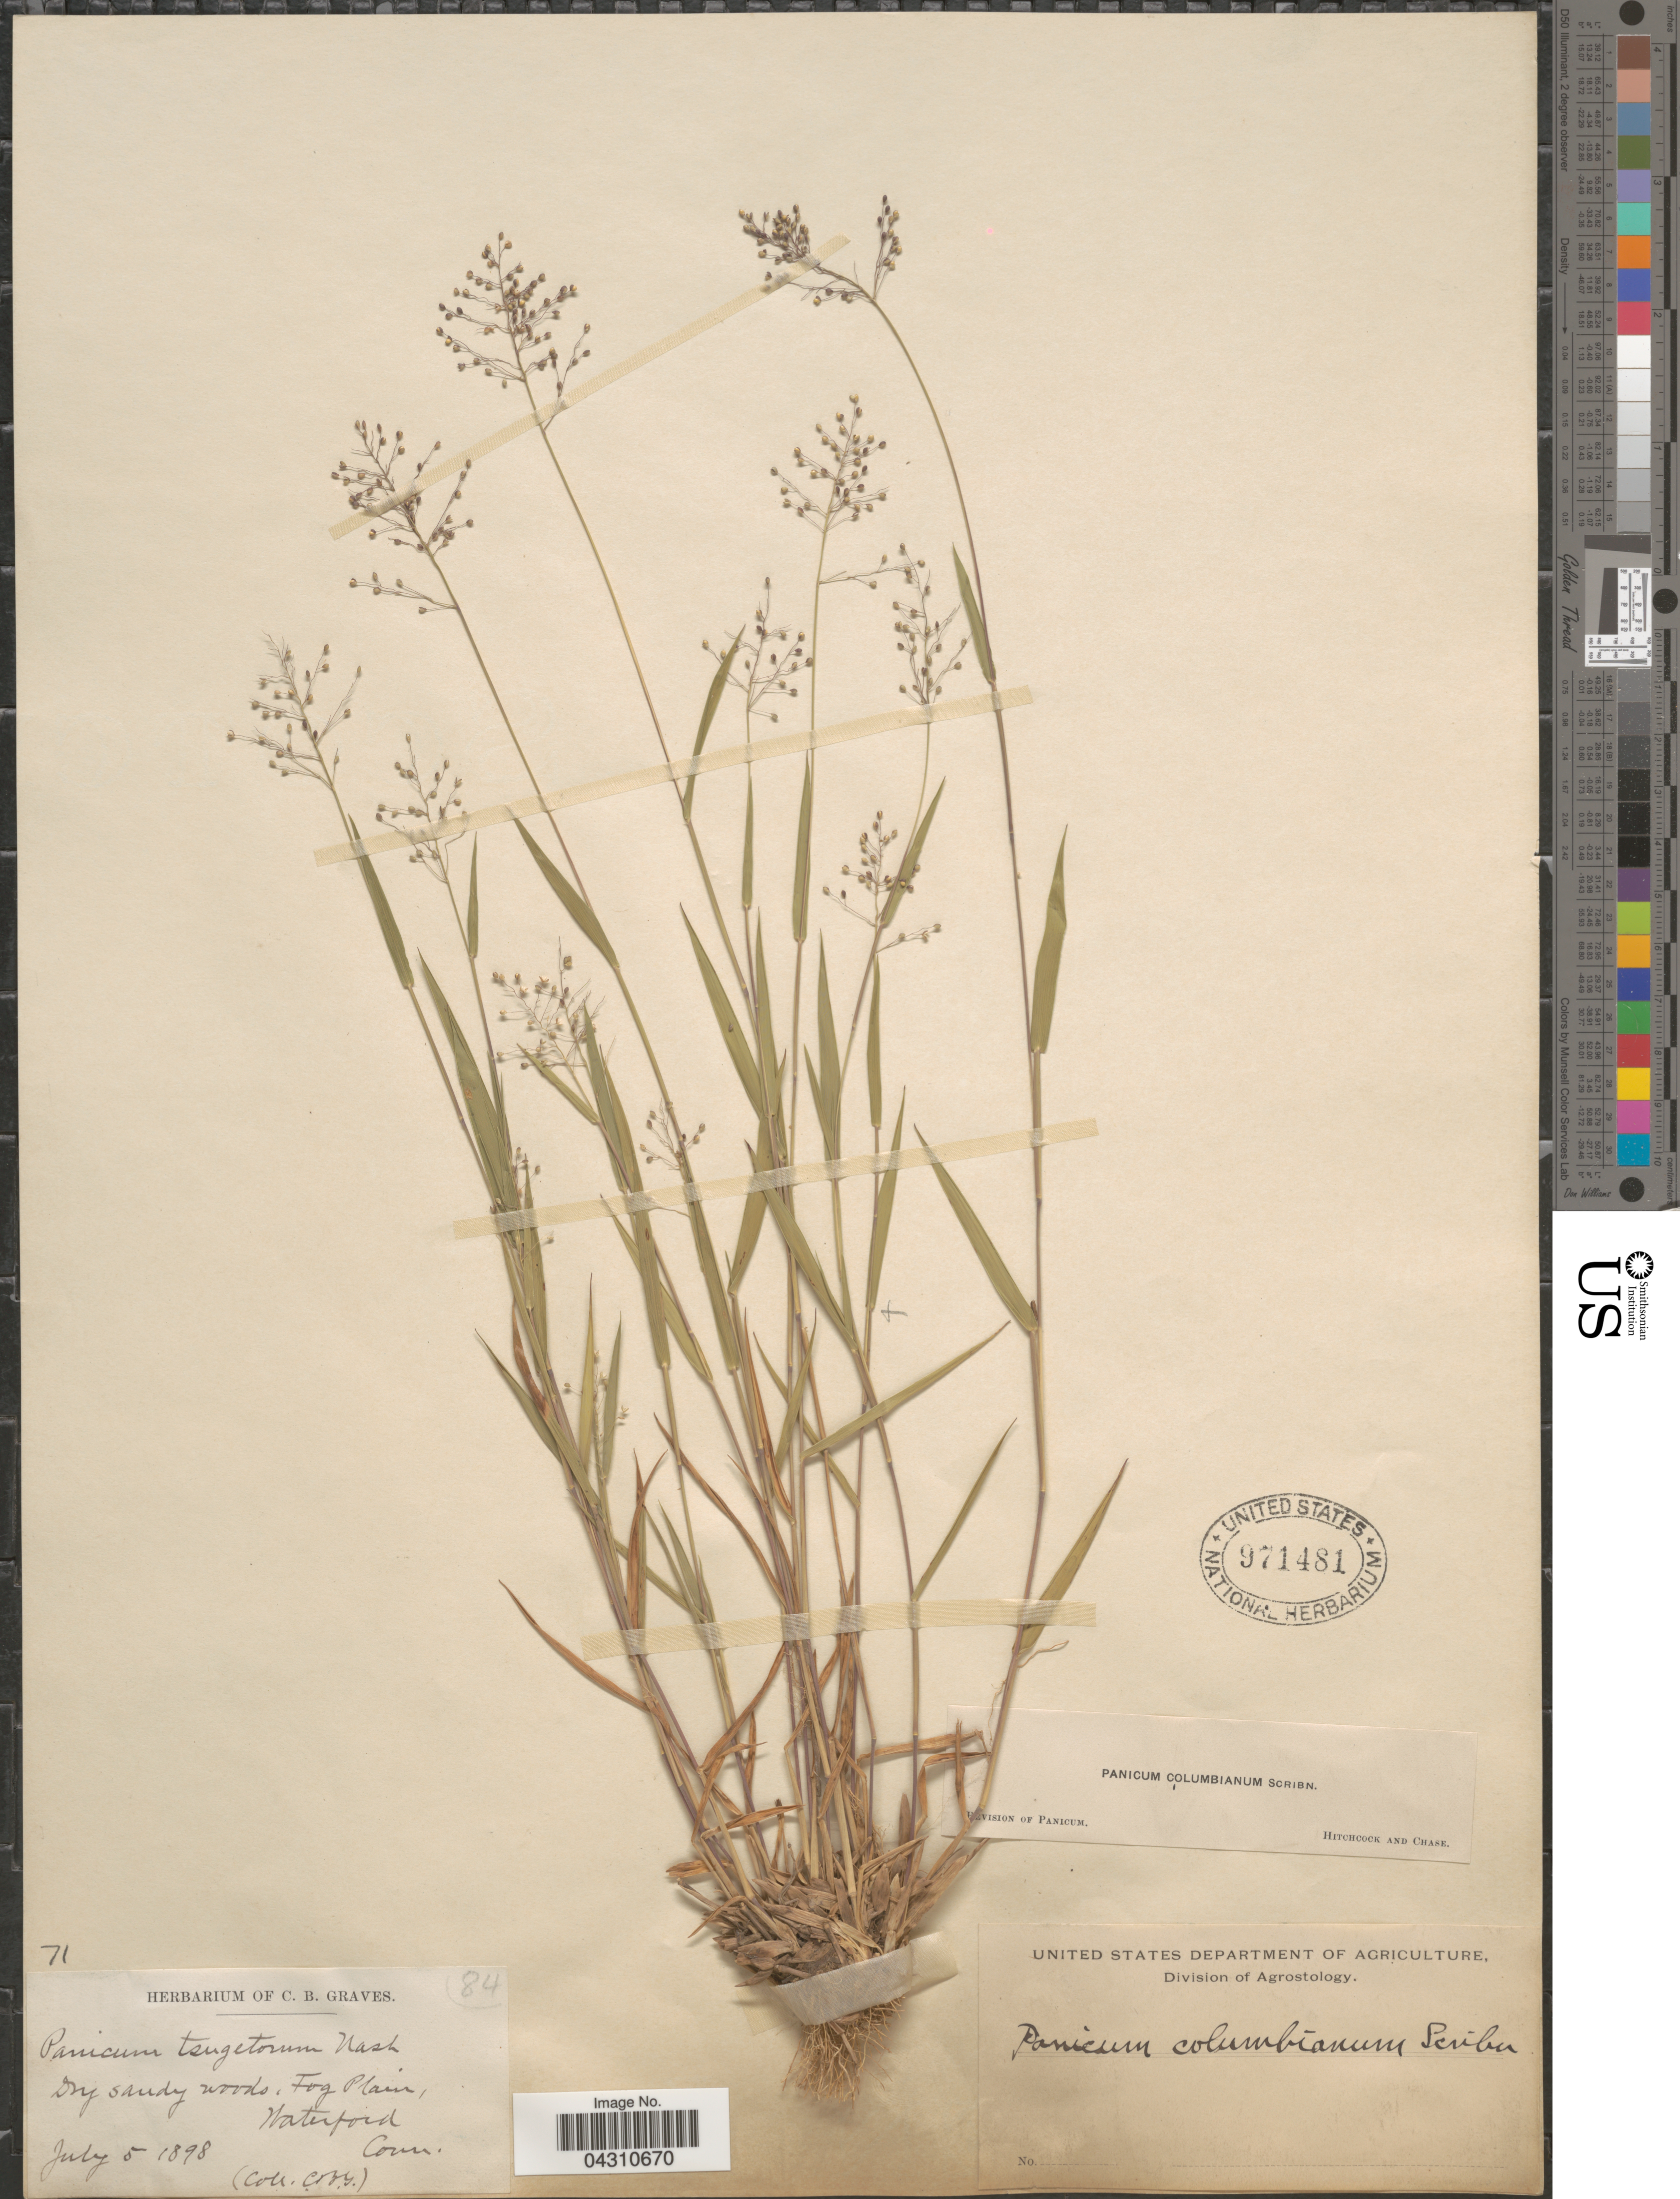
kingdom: Plantae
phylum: Tracheophyta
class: Liliopsida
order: Poales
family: Poaceae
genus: Dichanthelium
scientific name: Dichanthelium portoricense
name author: (Desv. ex Ham.) B.F. Hansen & Wunderlin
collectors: C. Graves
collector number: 84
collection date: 1898-07-05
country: United States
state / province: Connecticut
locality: Dry sandy woods. Fog Plain, Waterford.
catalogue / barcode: US 971481